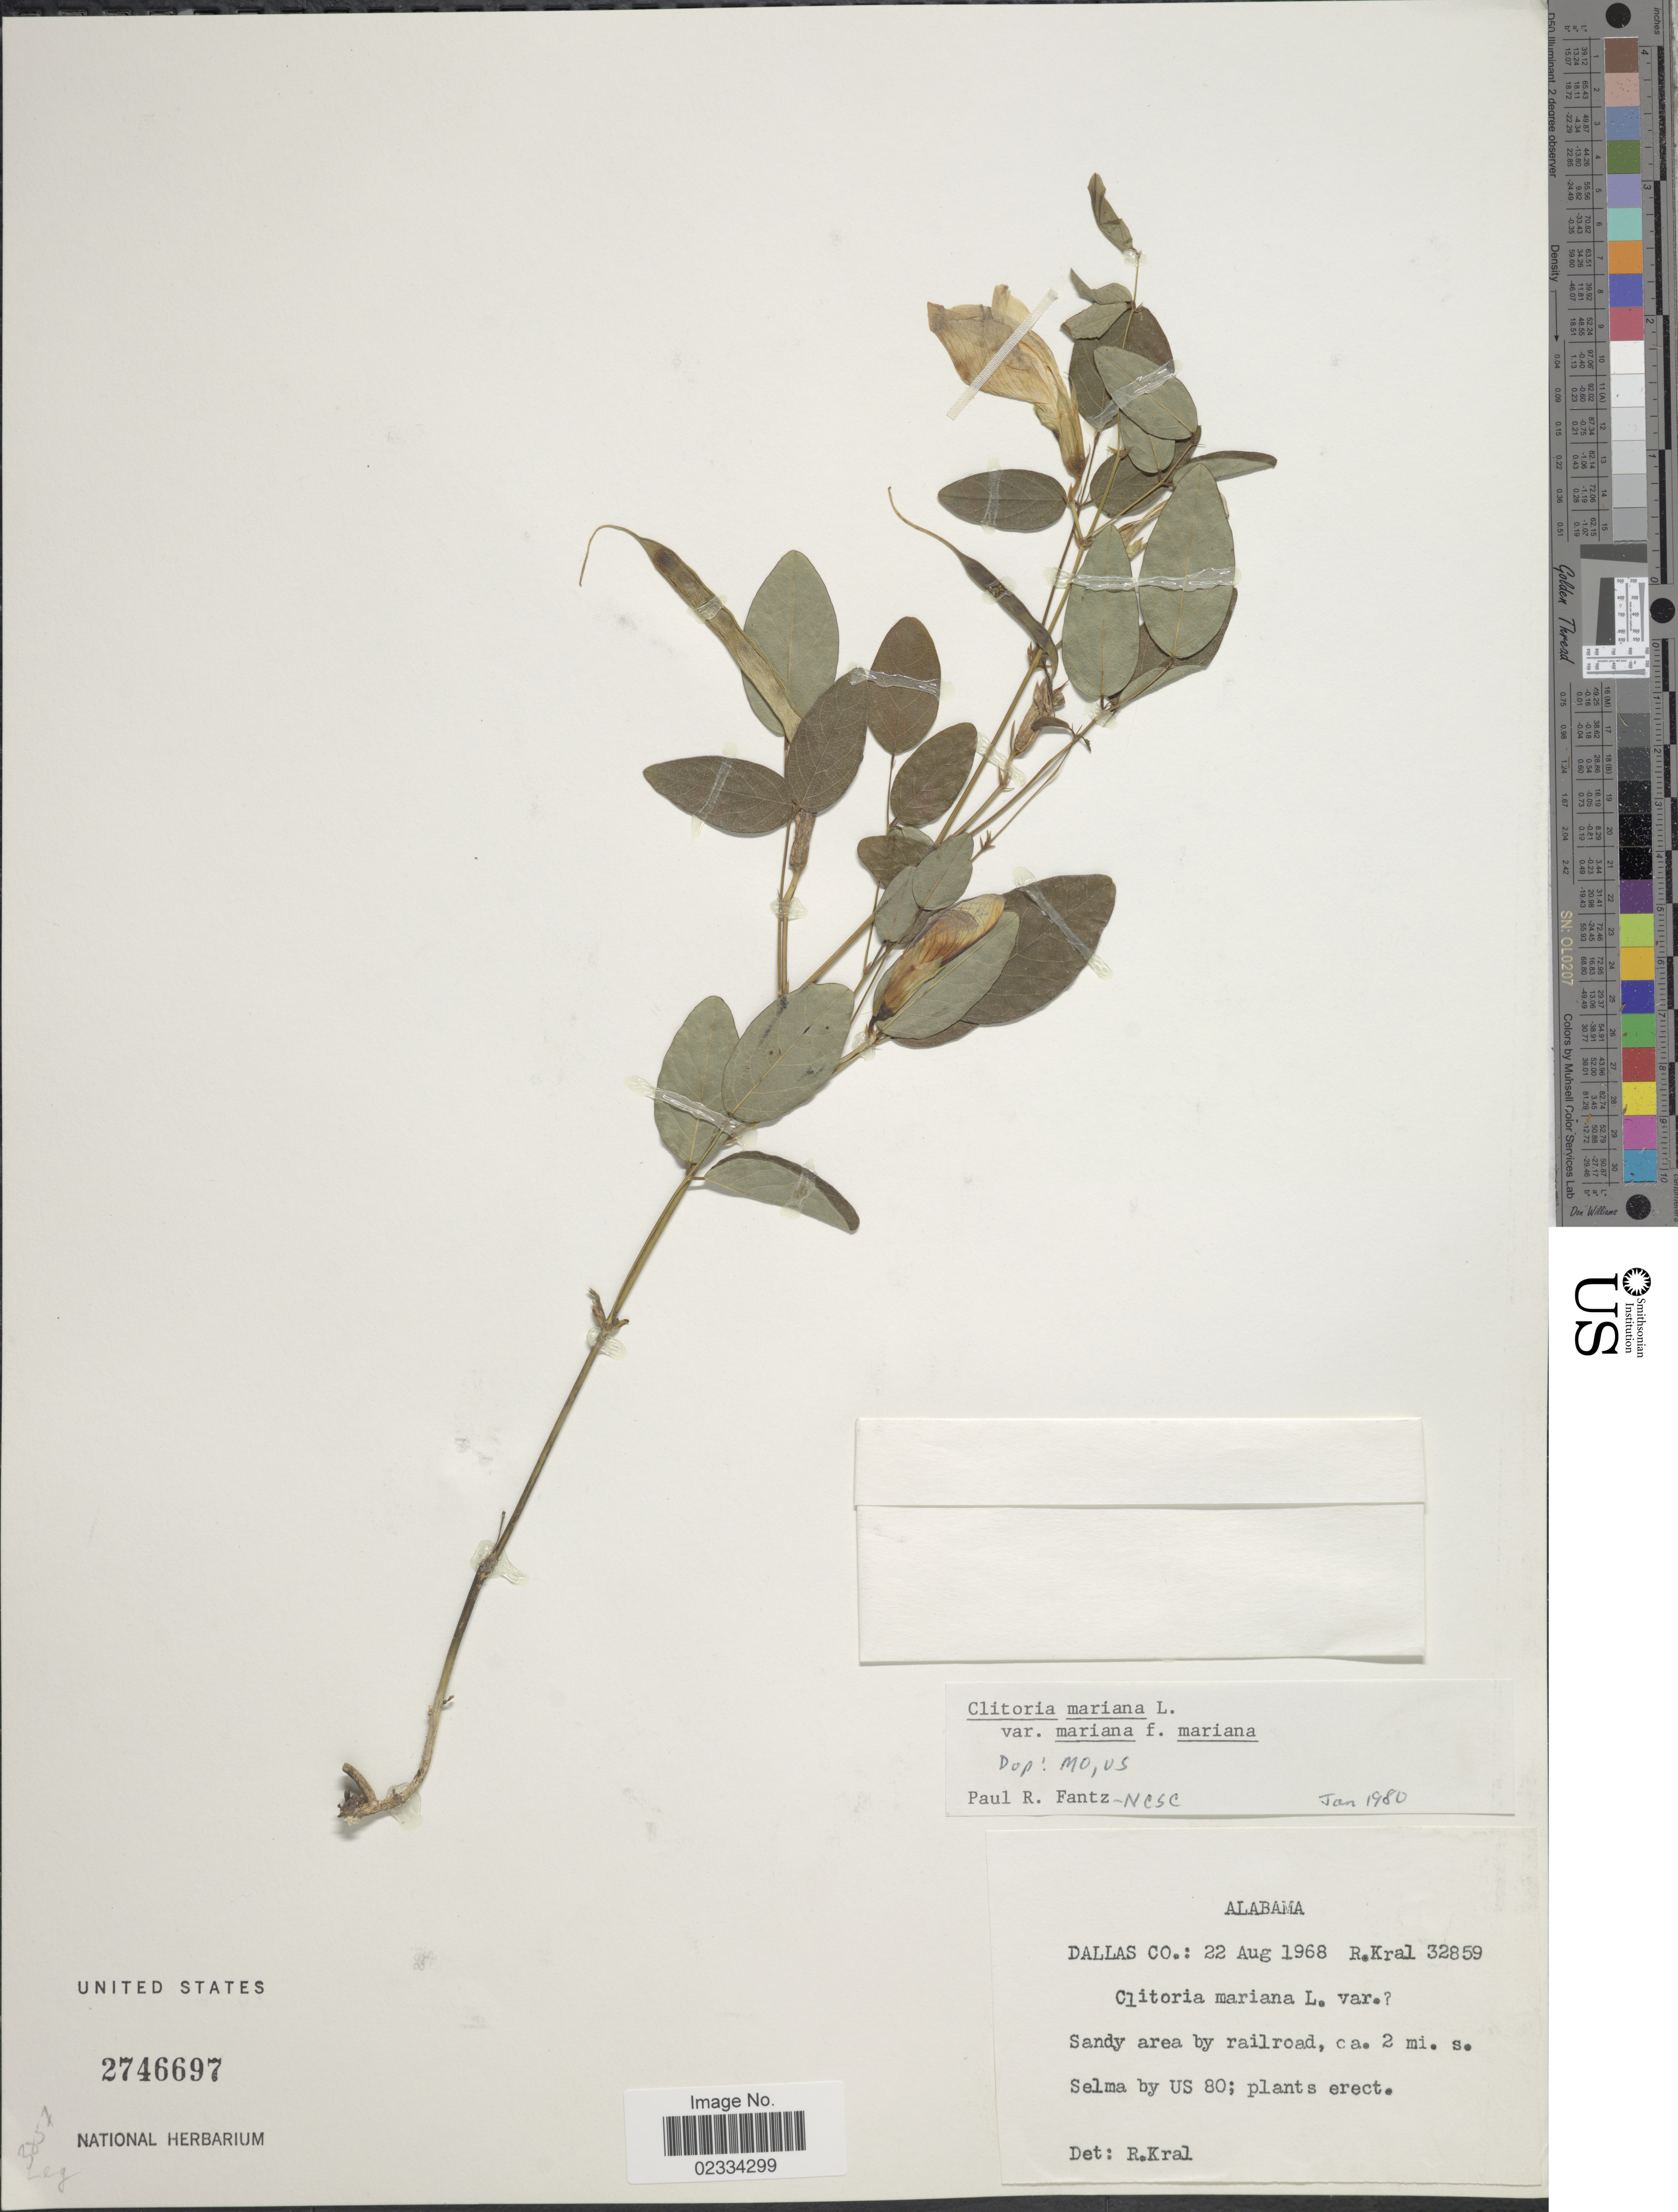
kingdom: Plantae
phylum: Tracheophyta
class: Magnoliopsida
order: Fabales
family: Fabaceae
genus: Clitoria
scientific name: Clitoria mariana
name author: L.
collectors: R. Kral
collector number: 32859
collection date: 1968-08-22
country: United States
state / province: Alabama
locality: Dallas Co.: ca. 2 mi. s. Selma by US 80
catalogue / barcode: US 2746697